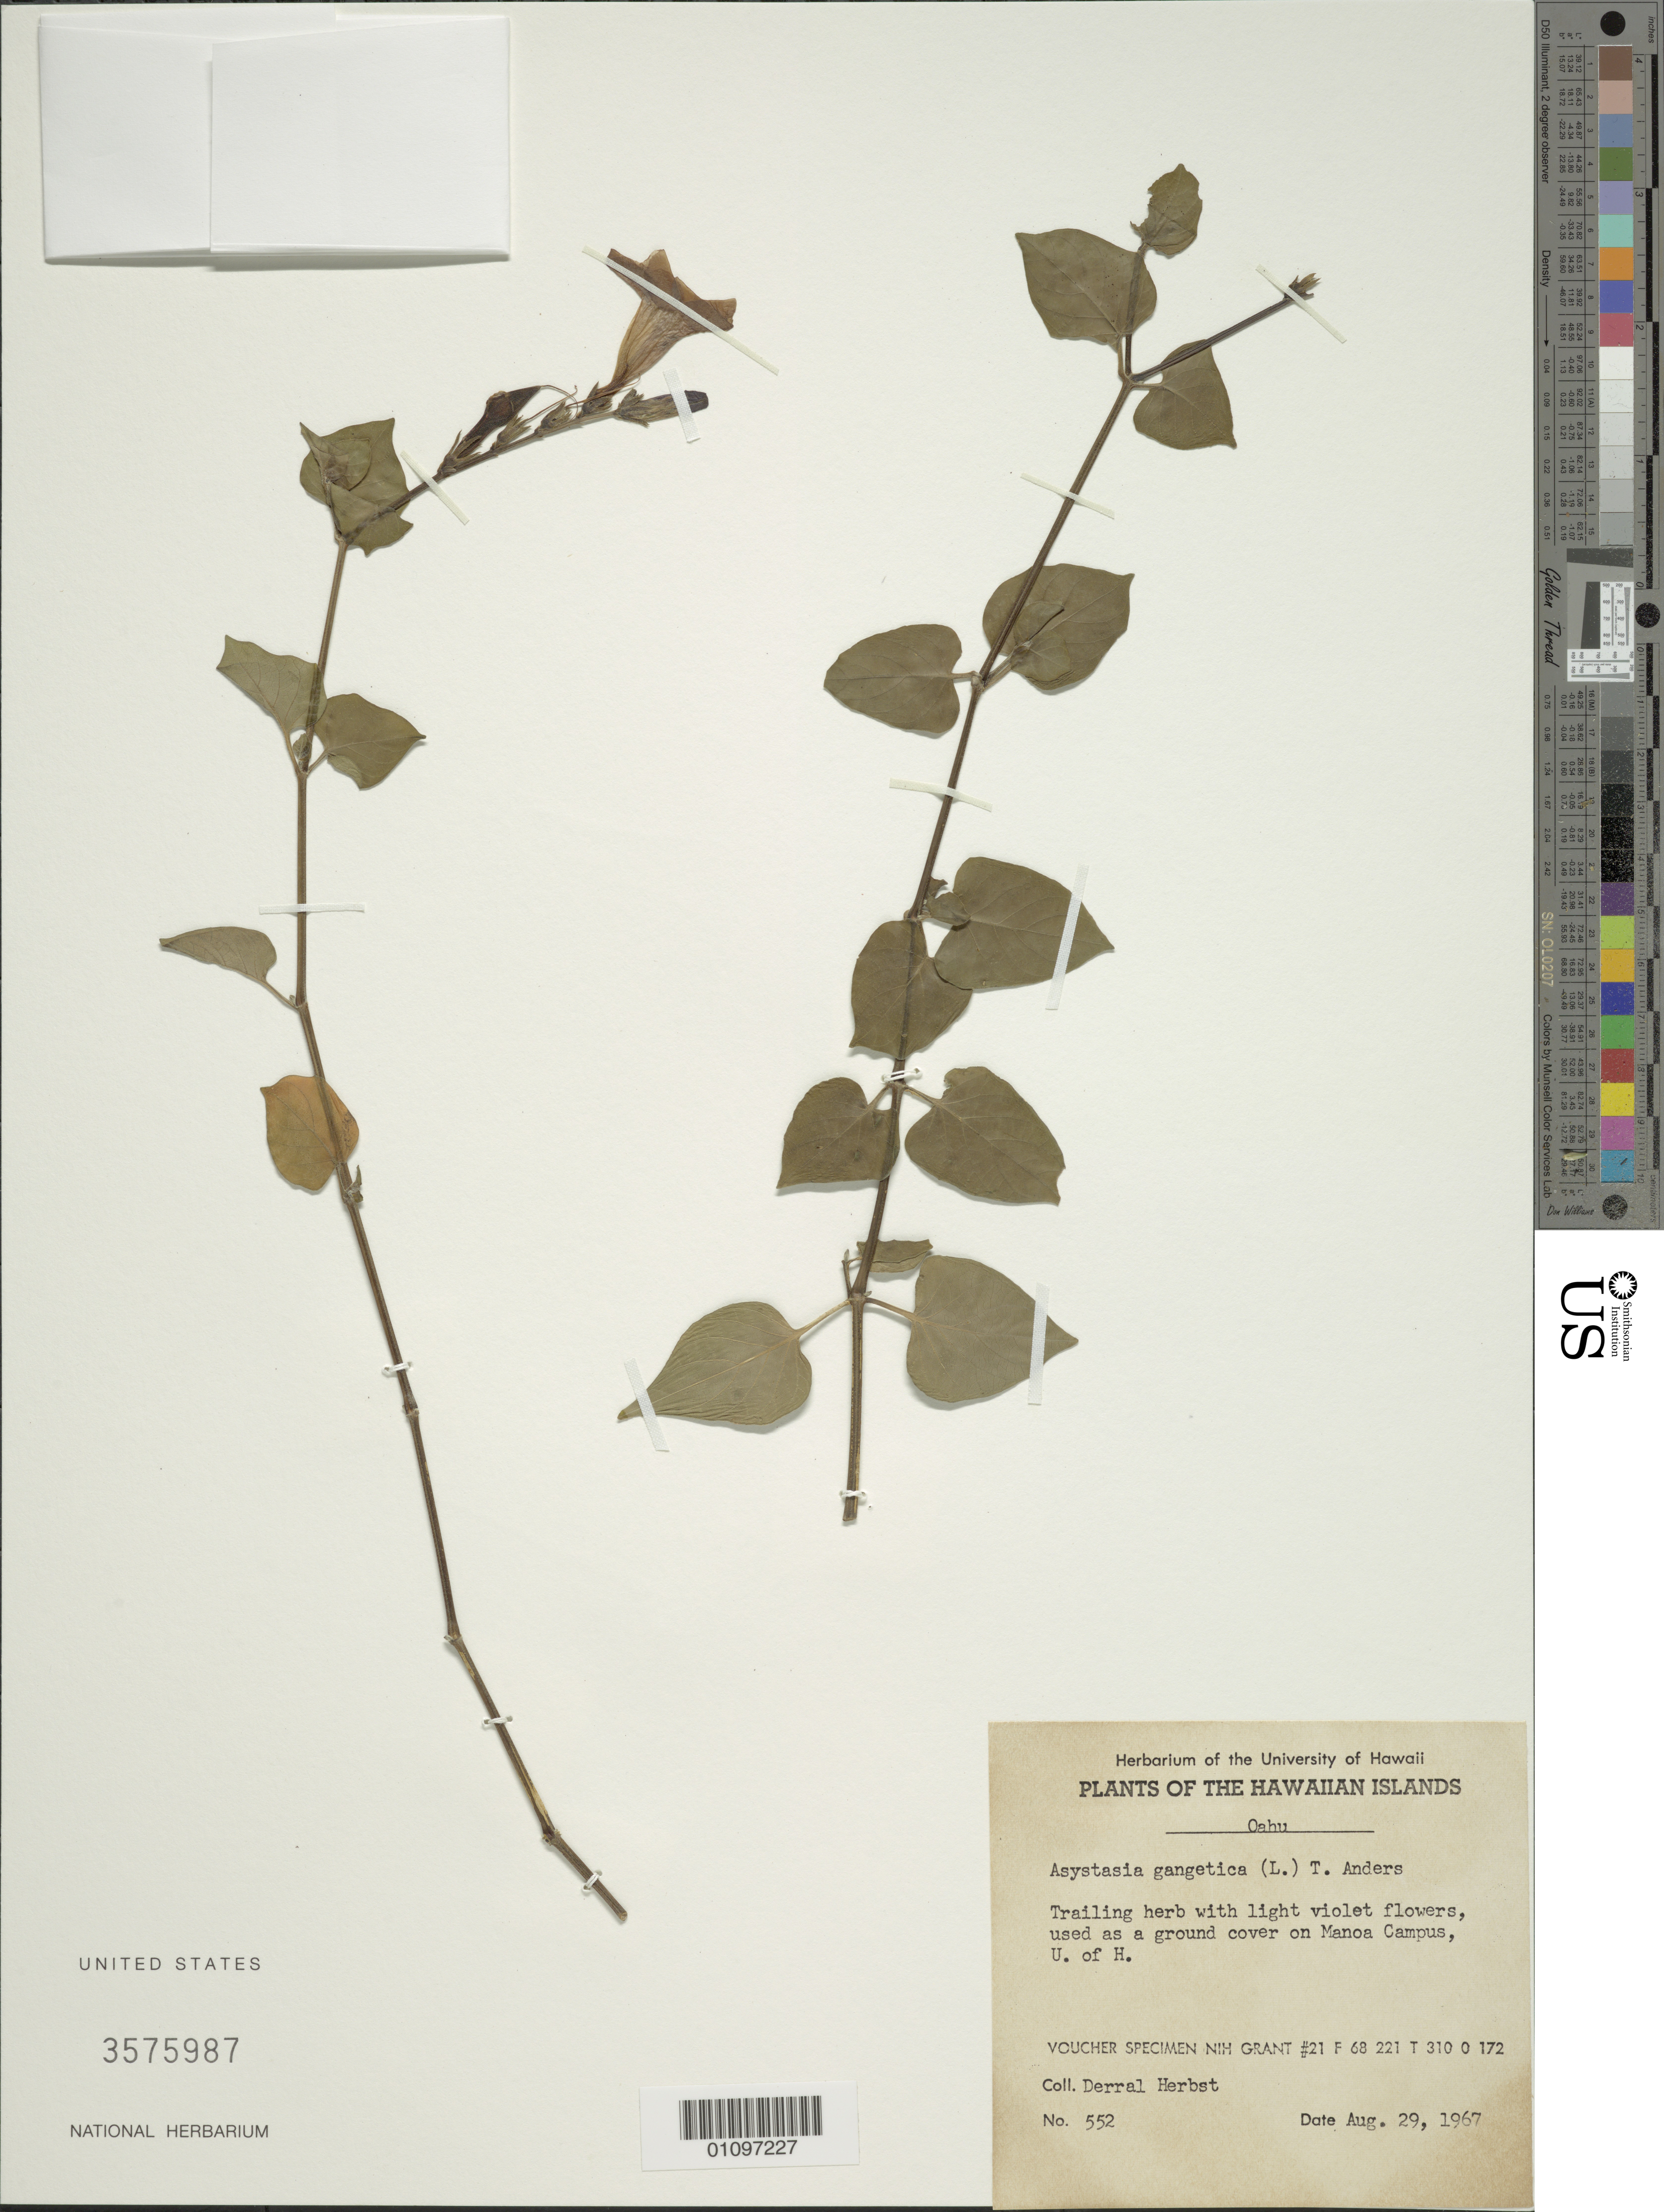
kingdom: Plantae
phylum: Tracheophyta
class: Magnoliopsida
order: Lamiales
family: Acanthaceae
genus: Asystasia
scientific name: Asystasia gangetica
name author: (L.) T. Anderson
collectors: D. R. Herbst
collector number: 552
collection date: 1967-08-29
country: United States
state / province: Hawaii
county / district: Honolulu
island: Oahu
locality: University of Hawaii Manoa Campus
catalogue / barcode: US 3575987